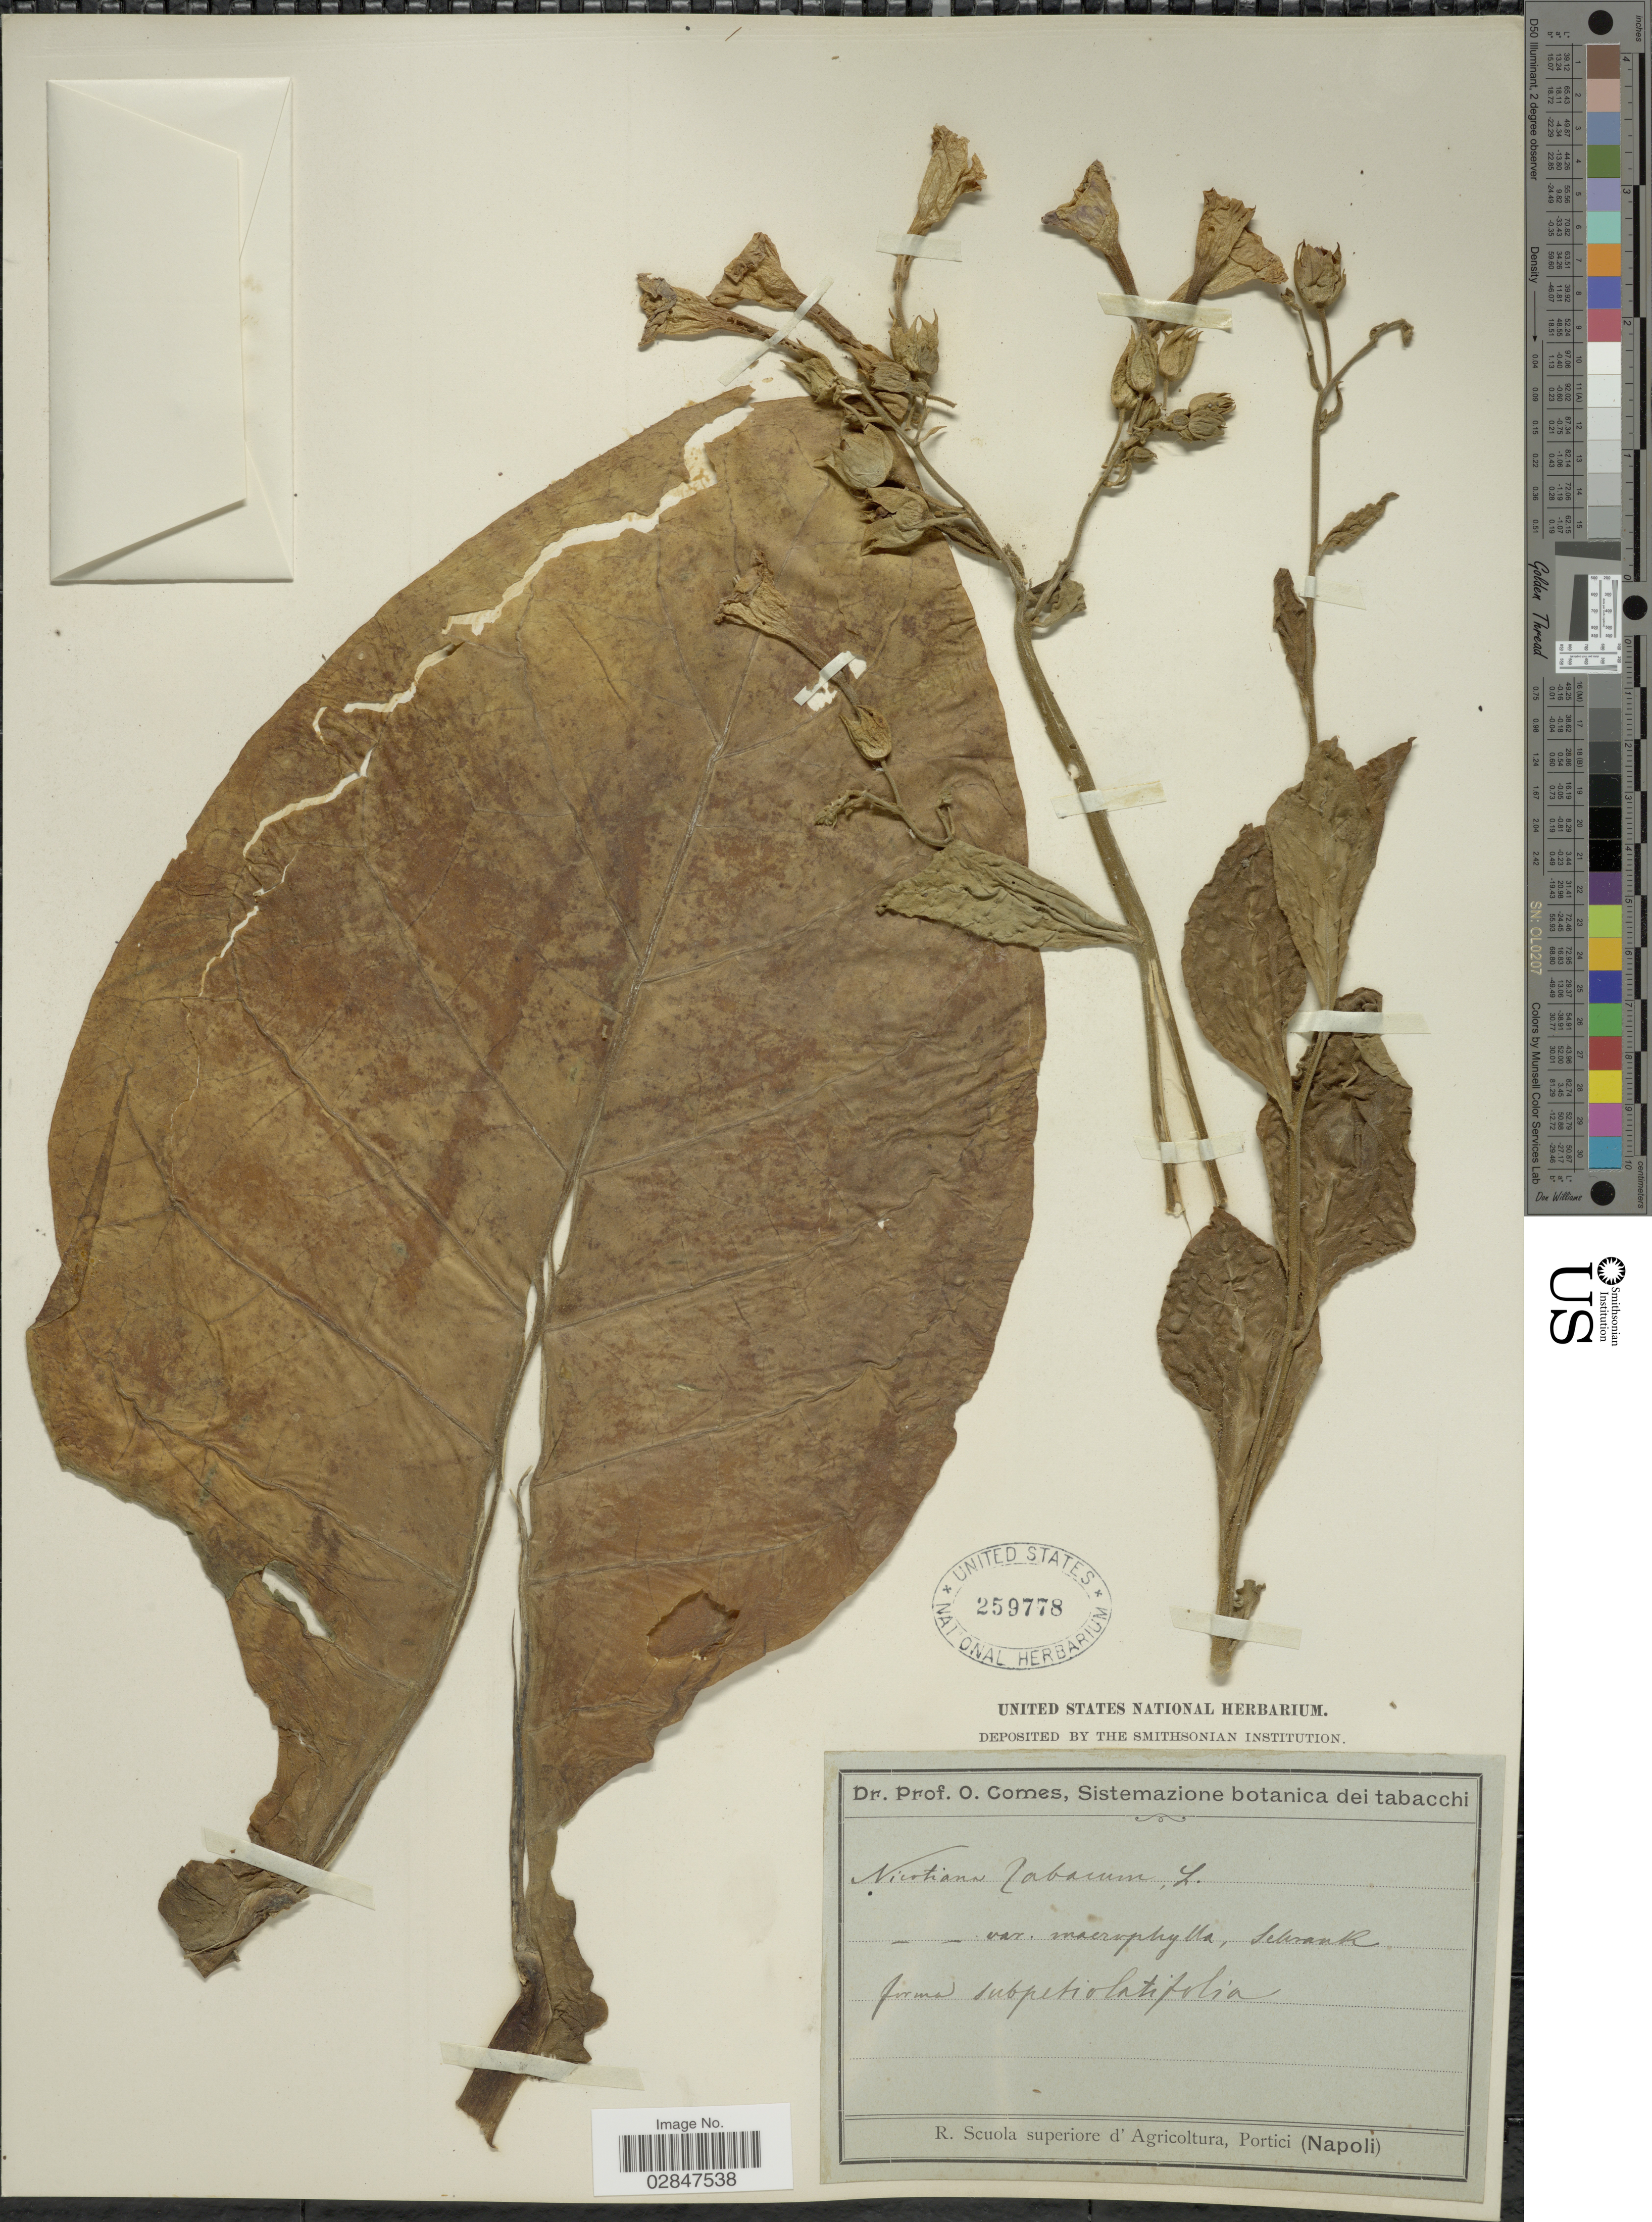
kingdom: Plantae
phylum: Tracheophyta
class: Magnoliopsida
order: Solanales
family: Solanaceae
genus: Nicotiana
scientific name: Nicotiana tabacum var. macrophylla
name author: Schrank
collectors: O. Comes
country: Italy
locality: Portici (Napoli).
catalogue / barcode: US 259778